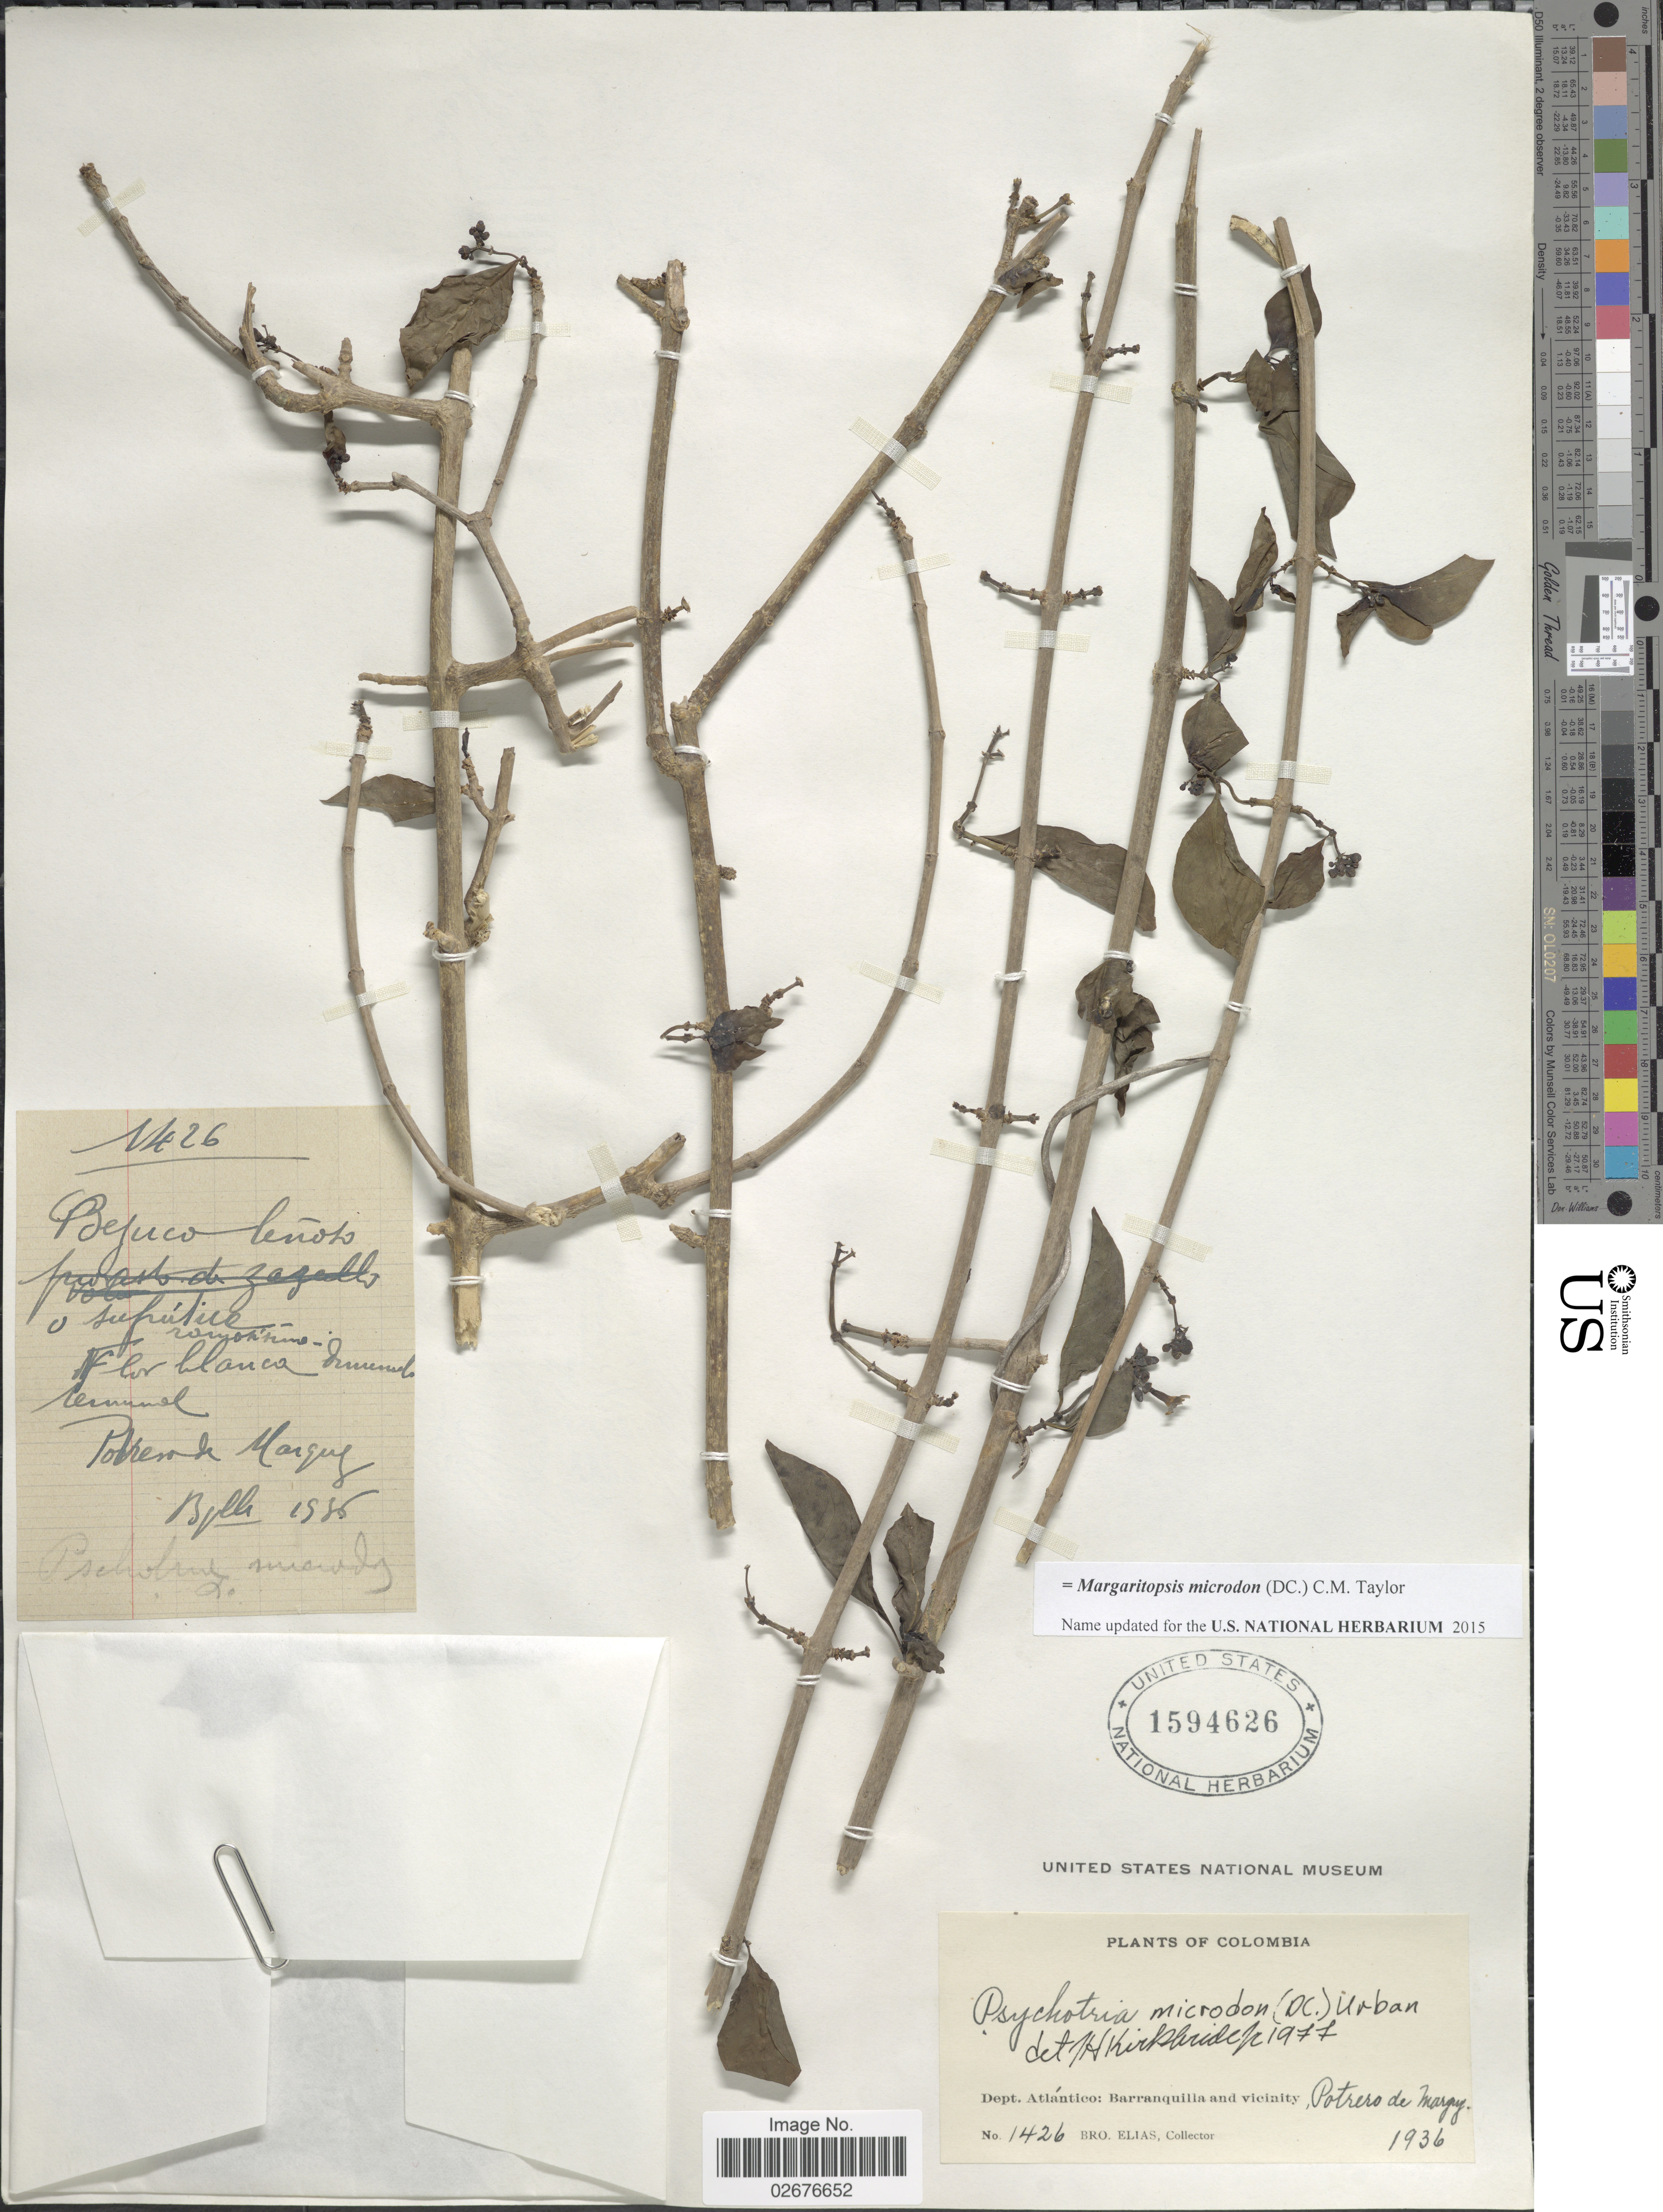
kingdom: Plantae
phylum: Tracheophyta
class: Magnoliopsida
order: Gentianales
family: Rubiaceae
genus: Margaritopsis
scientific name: Margaritopsis microdon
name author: (DC.) C.M. Taylor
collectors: Bro. Elias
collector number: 1426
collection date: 1936-07-13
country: Colombia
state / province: Atlántico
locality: Barranquilla and vicinity, Potrero de Marque [interpreted]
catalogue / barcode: US 1594626